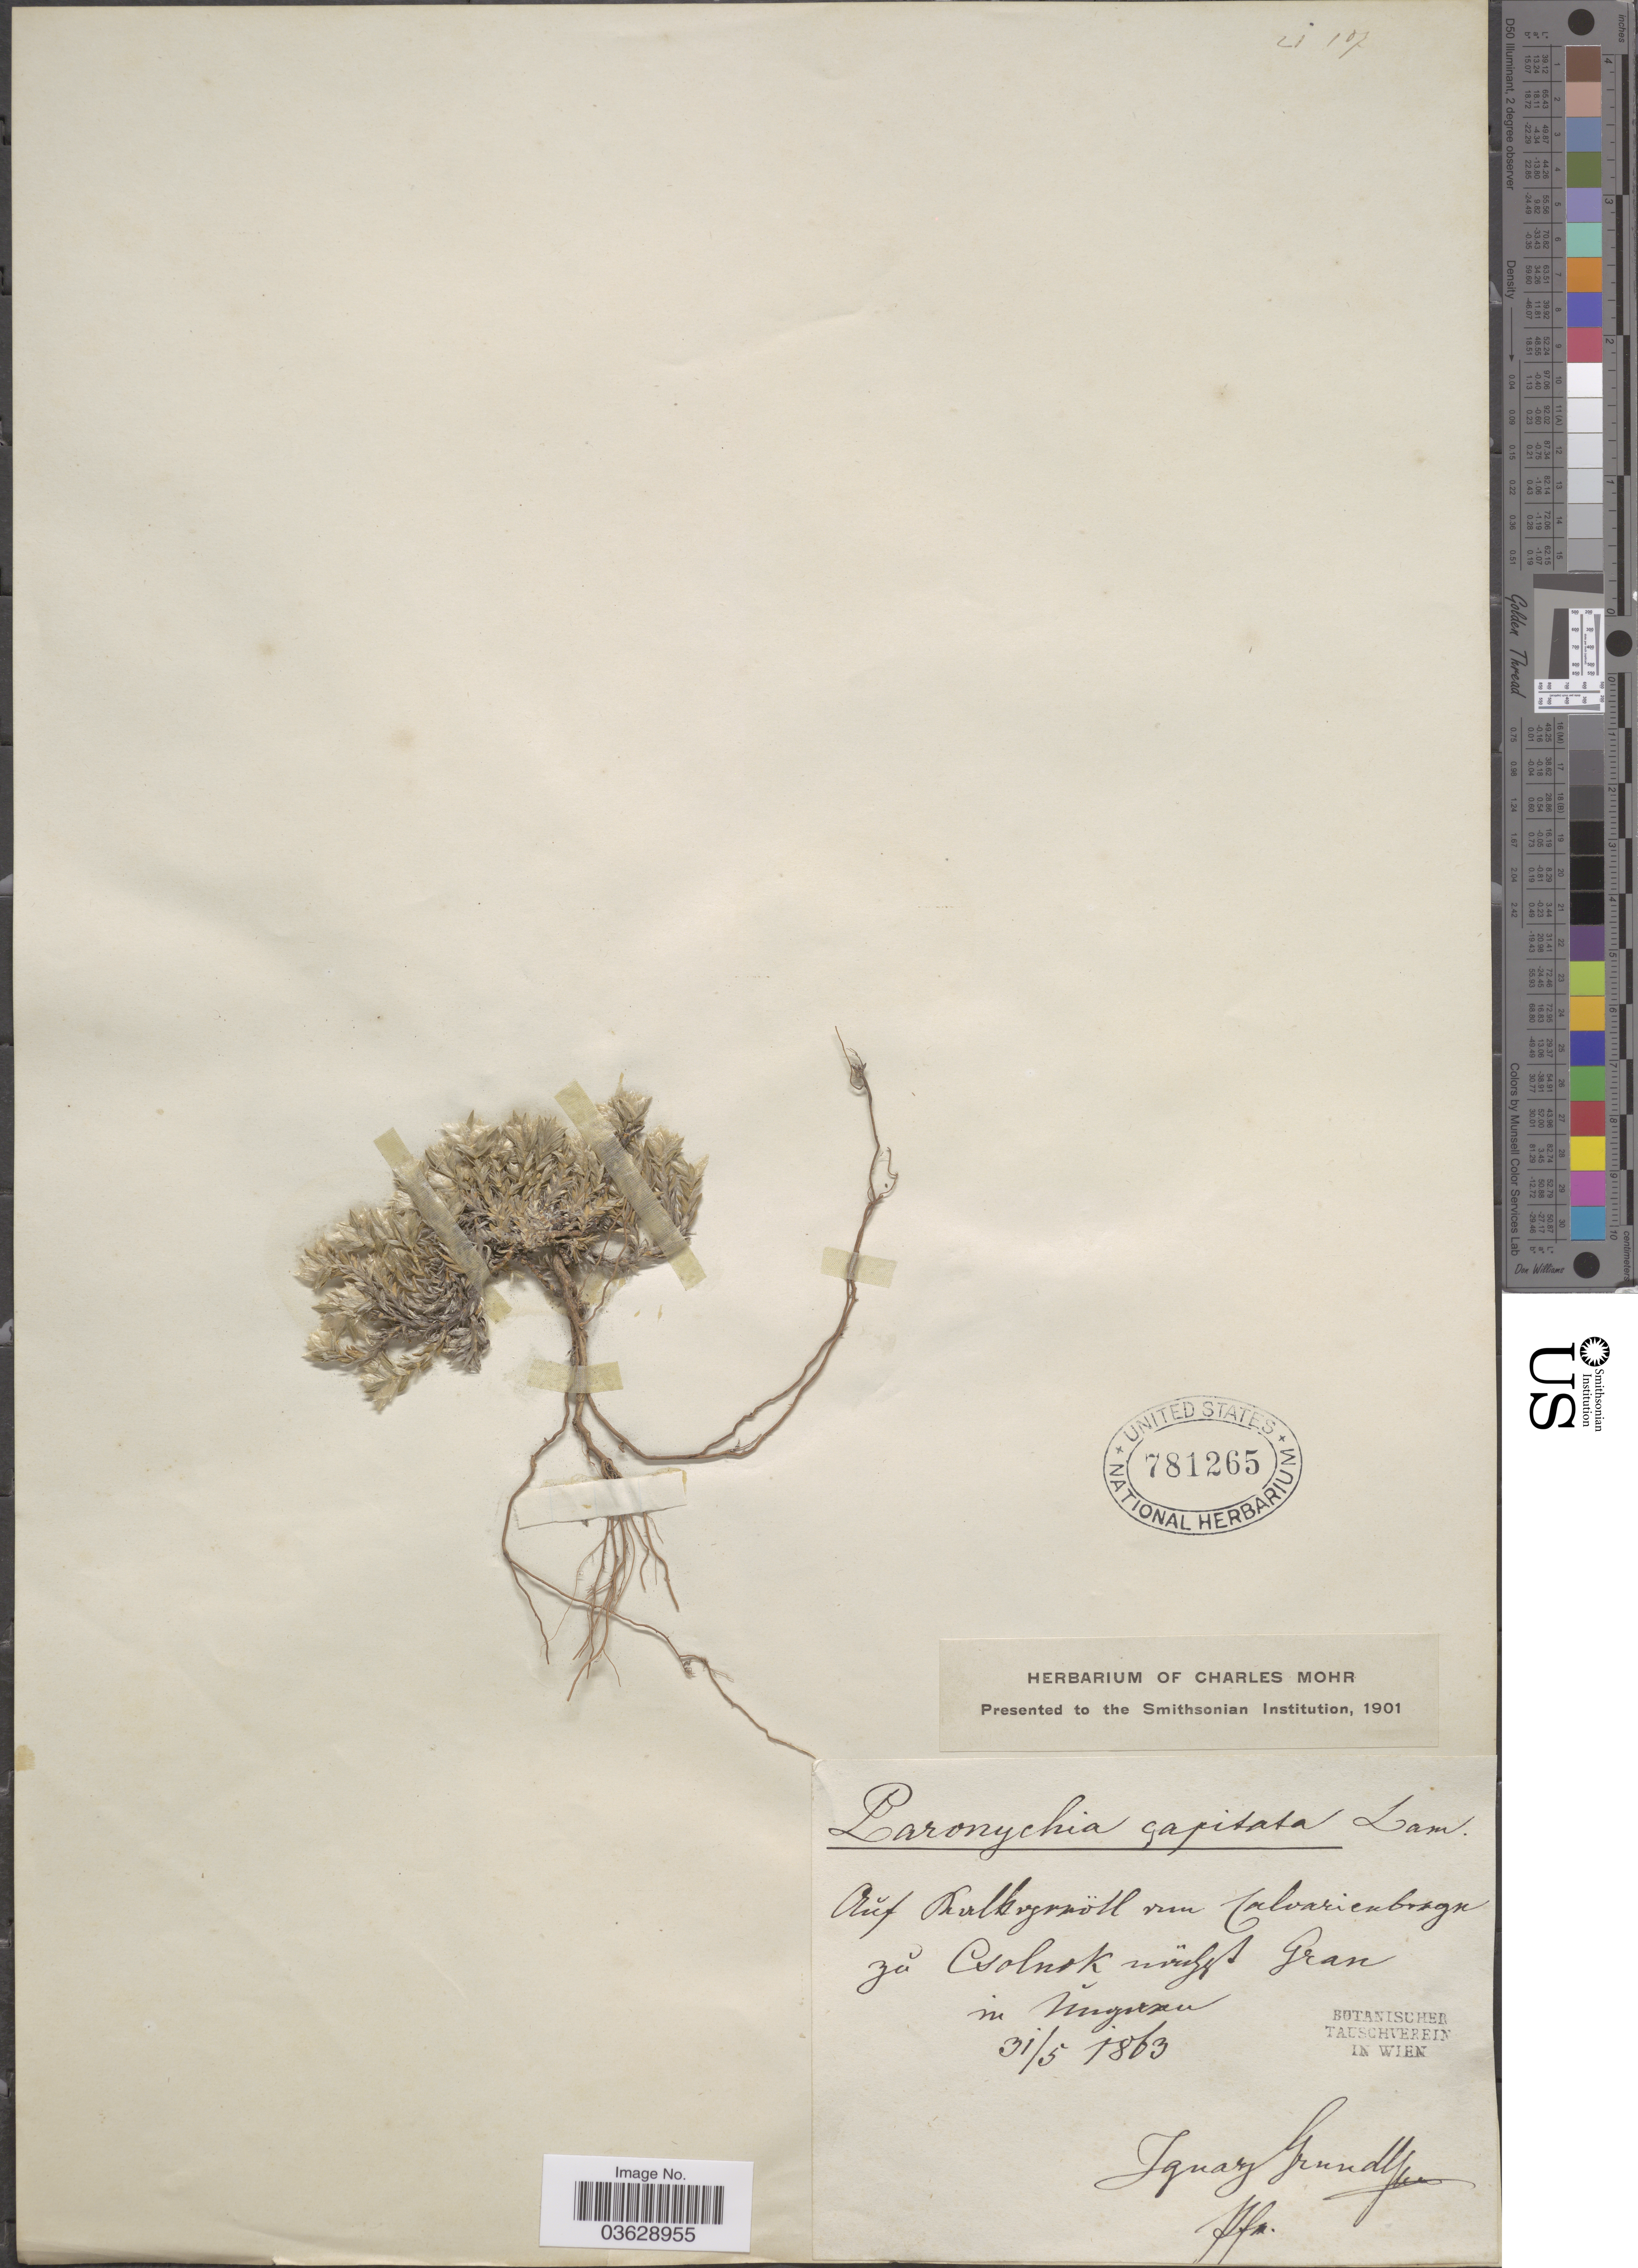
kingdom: Plantae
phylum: Tracheophyta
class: Magnoliopsida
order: Caryophyllales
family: Caryophyllaceae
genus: Paronychia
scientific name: Paronychia capitata subsp. capitata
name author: (L.) Lam.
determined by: Strong, Mark T., (BOT), Smithsonian Institution - National Museum of Natural History (UNITED STATES)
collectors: I. Grundl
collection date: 1863-05-31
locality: Aǔf Burlkornöll run Calvarienbragn zá Csolnok, uvüfgt Gran in Mugrau. [interpreted]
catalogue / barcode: US 781265